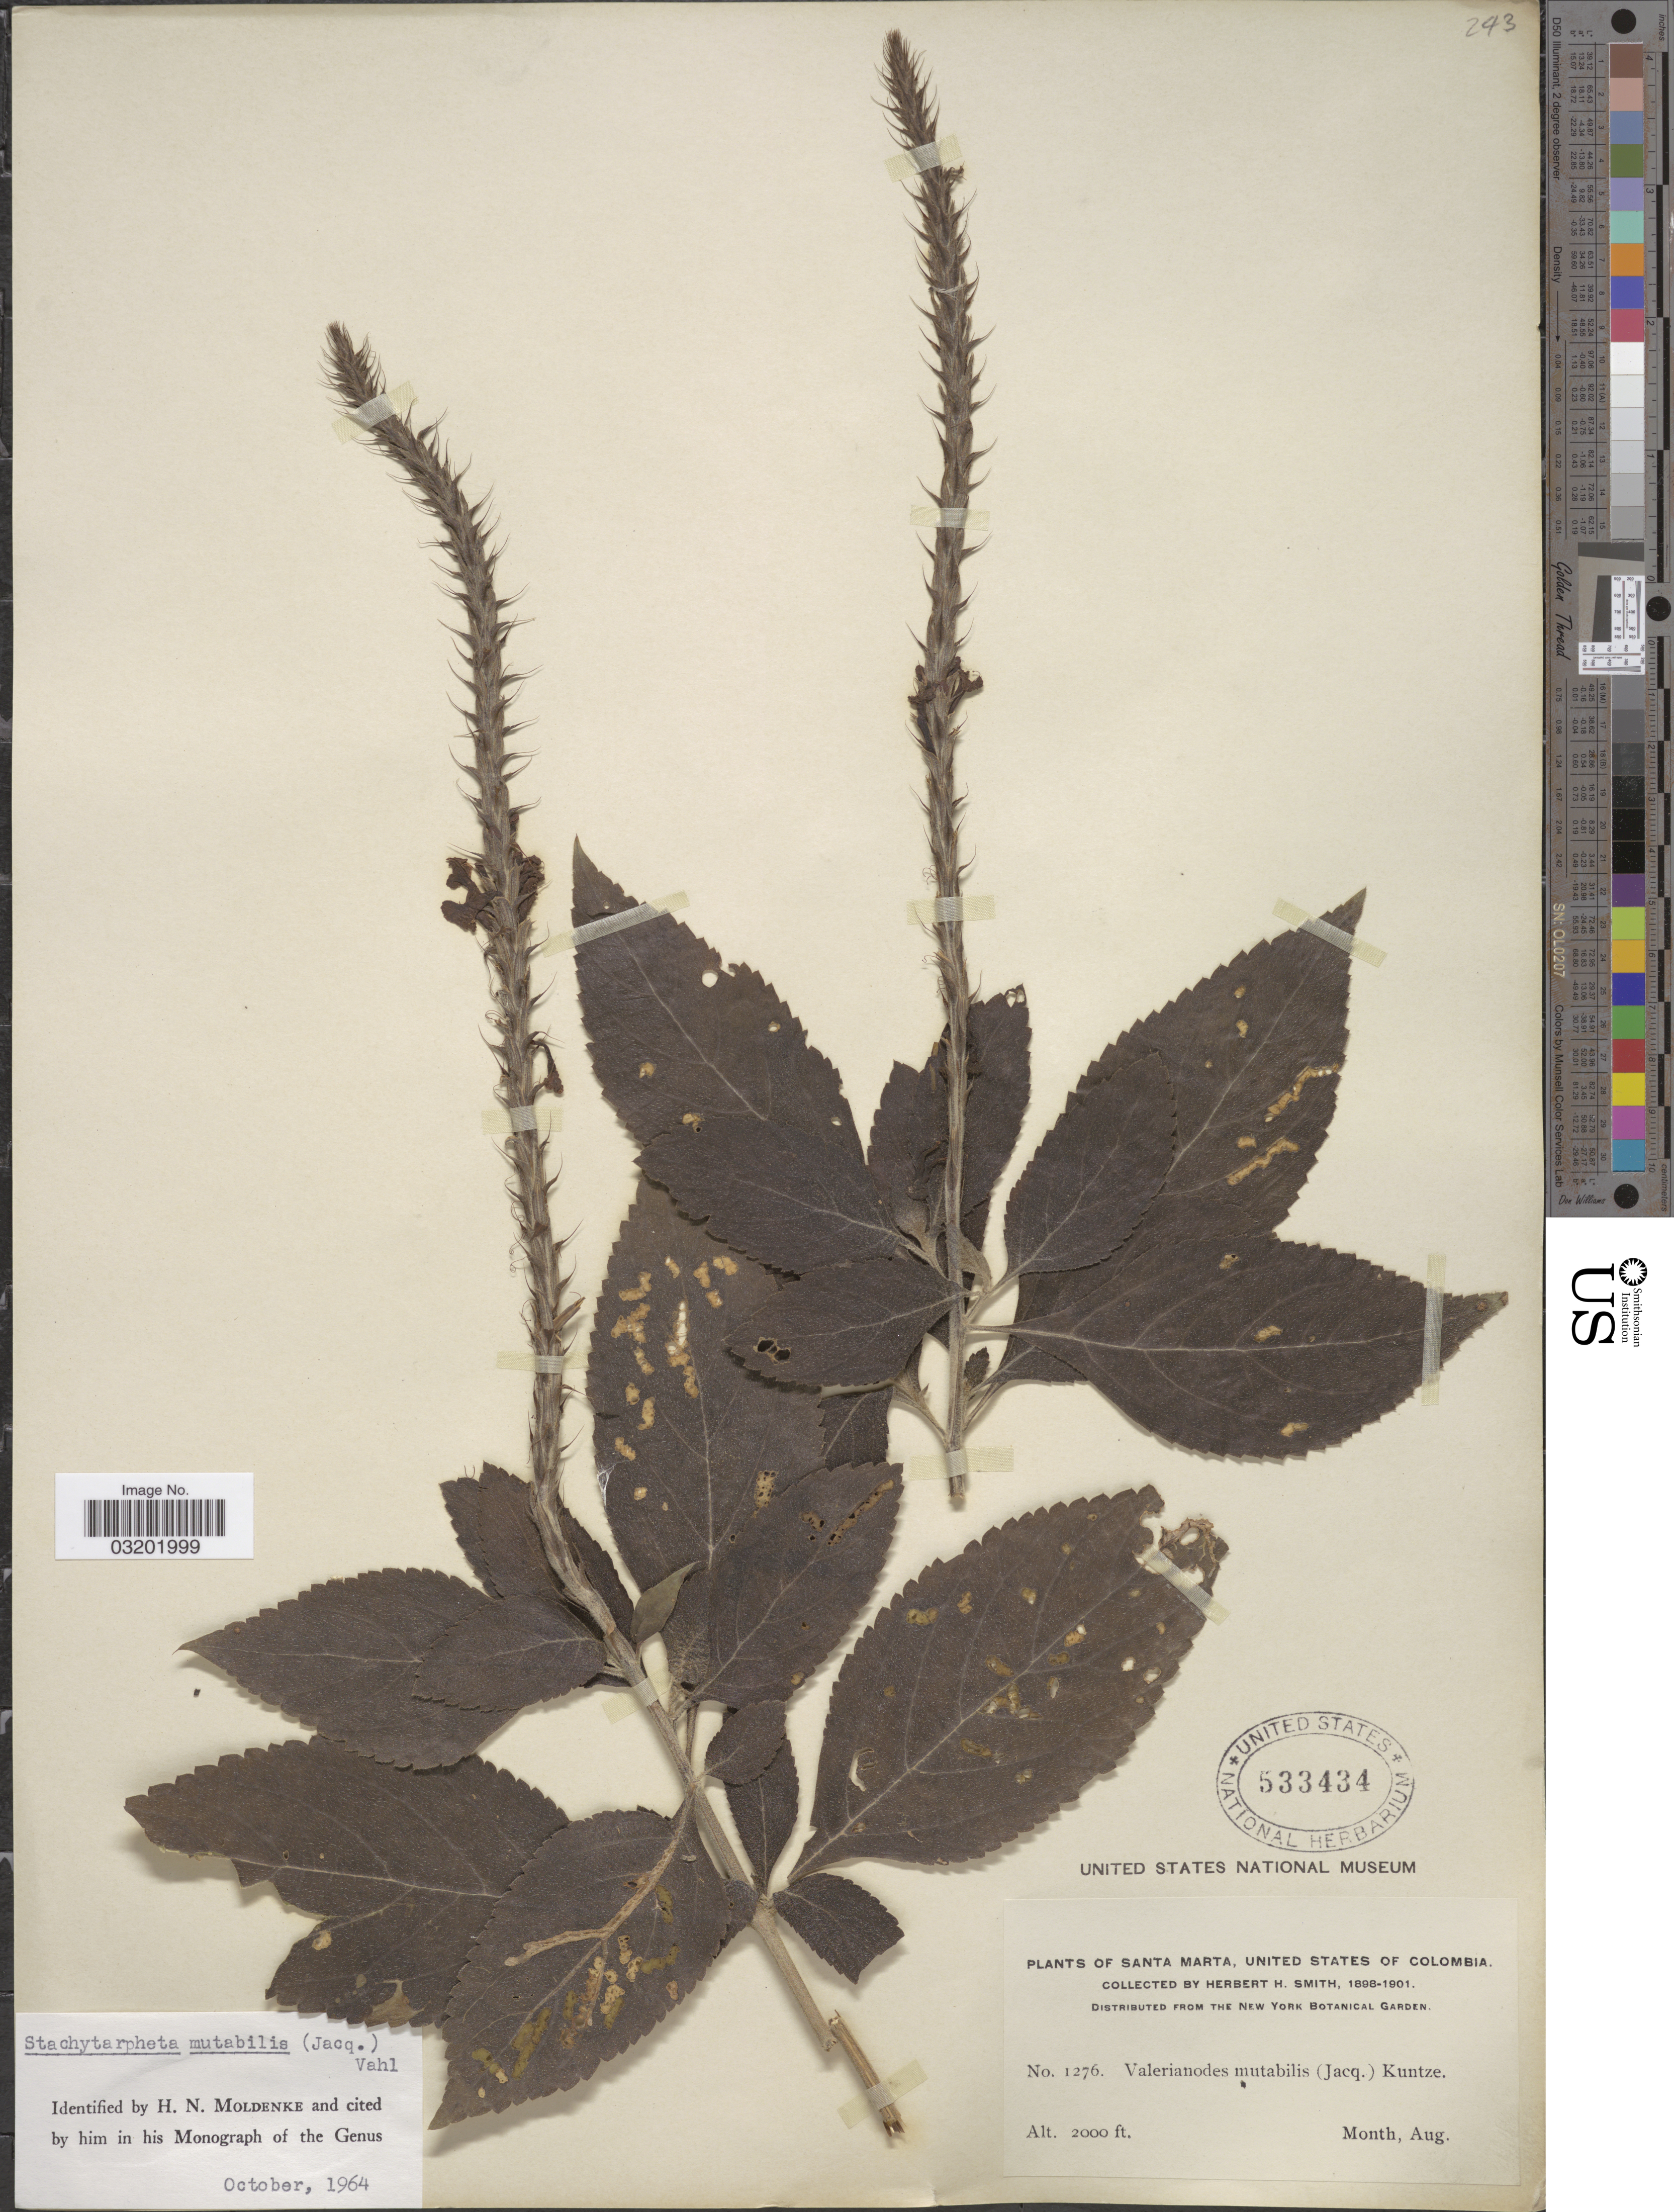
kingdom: Plantae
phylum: Tracheophyta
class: Magnoliopsida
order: Lamiales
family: Verbenaceae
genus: Stachytarpheta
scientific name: Stachytarpheta mutabilis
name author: (Jacq.) Vahl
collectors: Herbert H. Smith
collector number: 1276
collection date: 1898-08/1901-08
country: Colombia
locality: Santa Marta, United States of Colombia.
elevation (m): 610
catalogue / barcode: US 533434